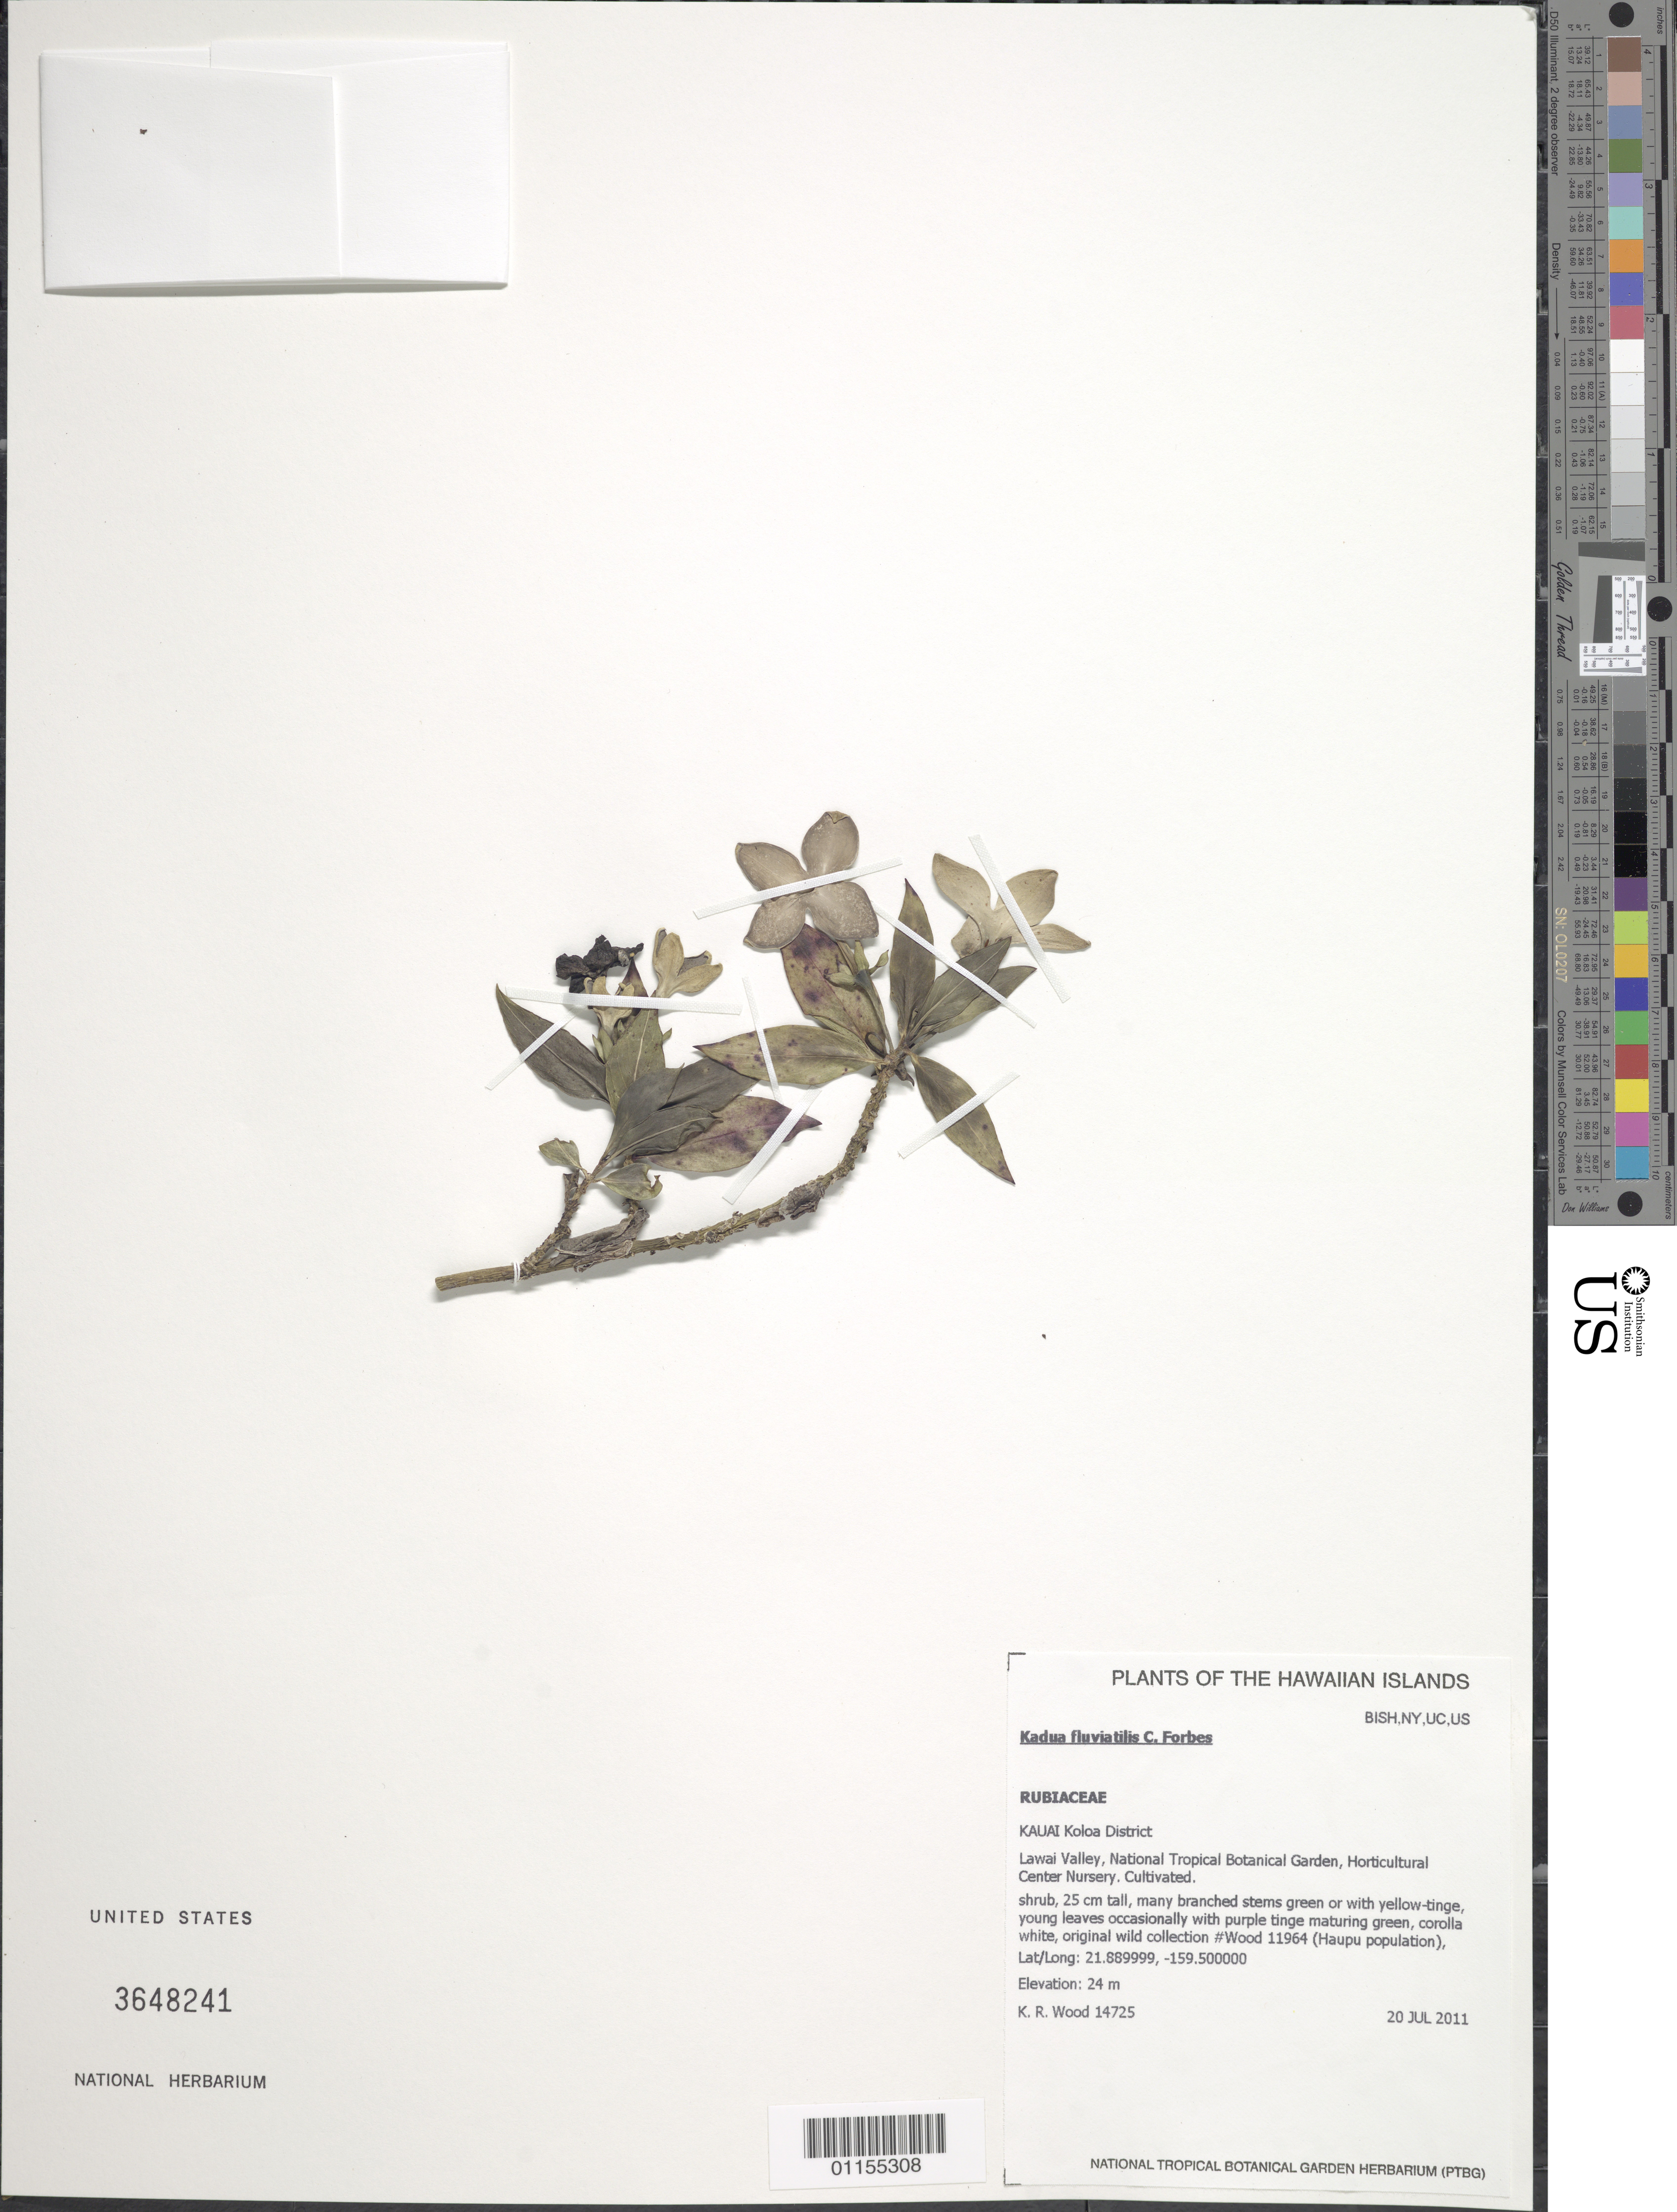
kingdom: Plantae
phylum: Tracheophyta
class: Magnoliopsida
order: Gentianales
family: Rubiaceae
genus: Kadua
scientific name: Kadua fluviatilis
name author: C.N. Forbes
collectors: K. R. Wood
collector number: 14725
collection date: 2011-07-20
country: United States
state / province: Hawaii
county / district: Kauai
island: Kaua'i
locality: Lawai Valley, National Tropical Botanical Garden, Horticultural Center Nursery.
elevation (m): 24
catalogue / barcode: US 3648241